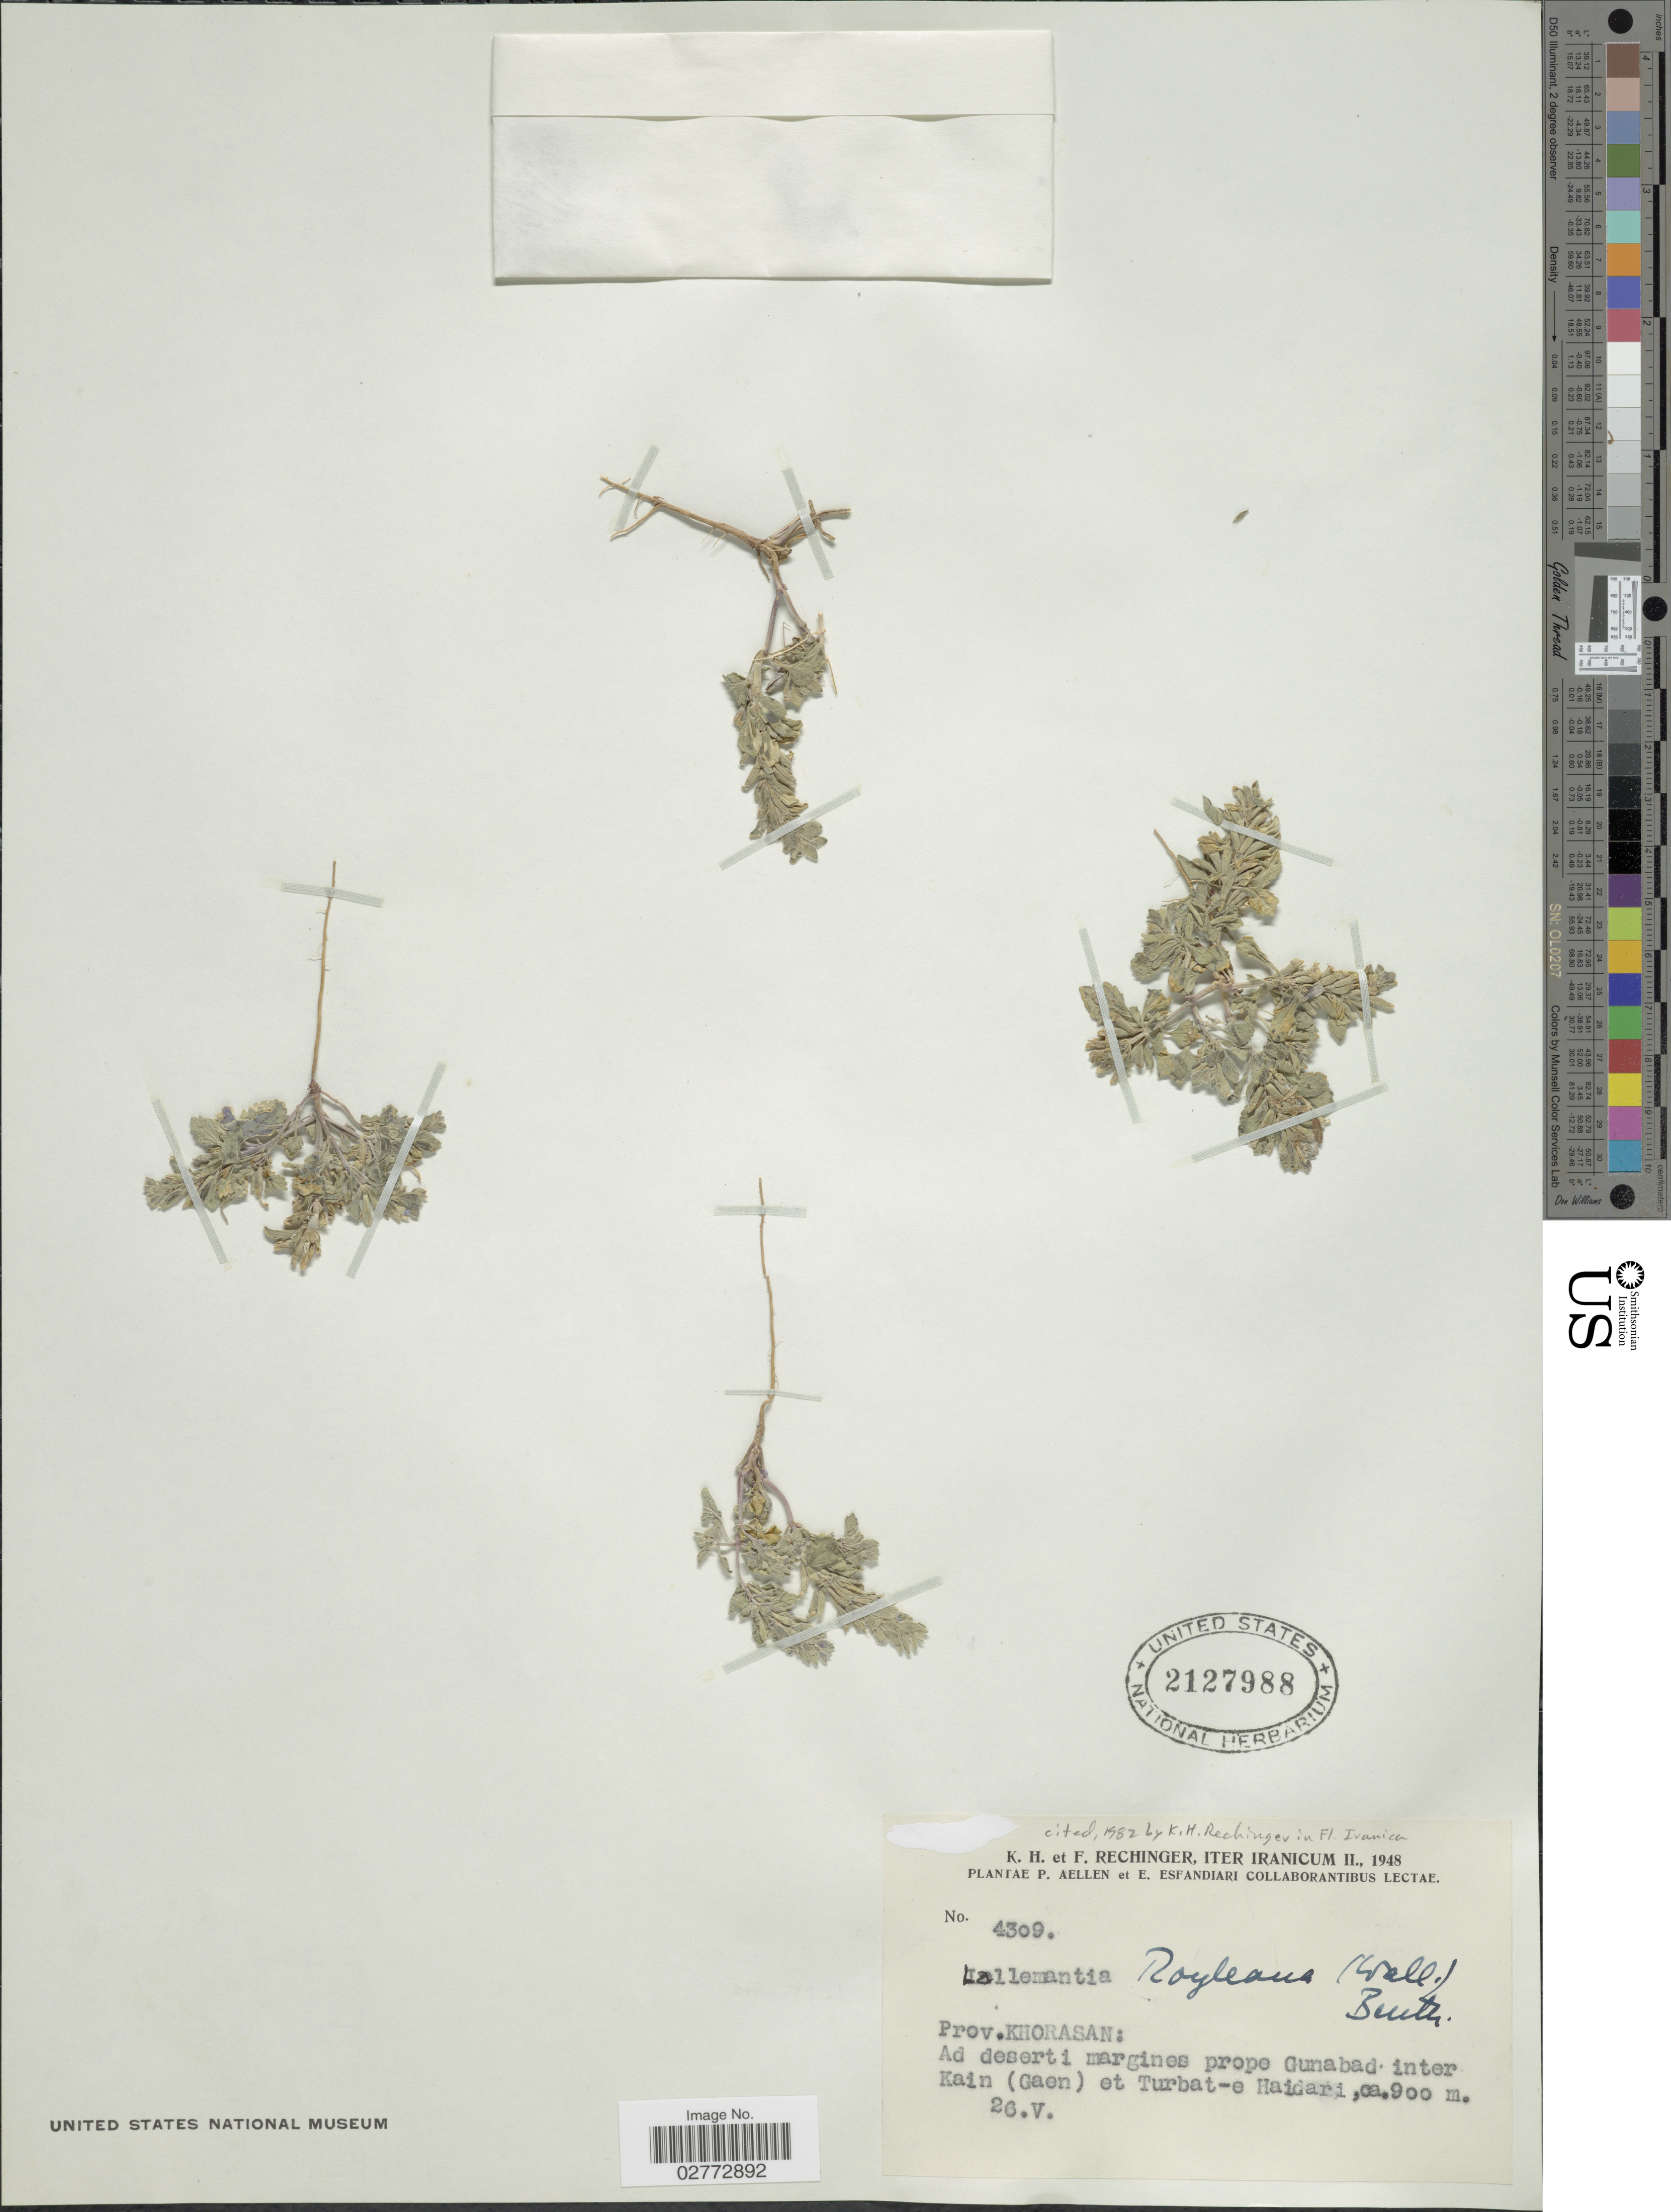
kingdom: Plantae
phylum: Tracheophyta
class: Magnoliopsida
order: Lamiales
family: Lamiaceae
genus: Lallemantia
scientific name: Lallemantia royleana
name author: (Benth.) Benth.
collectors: K. H. Rechinger & F. Rechinger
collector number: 4309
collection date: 1948-05-26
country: Iran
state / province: Khorasan [obsolete]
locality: Ad deserti margines prope Gunabad inter Kain (Gaen) et Turbat-e Haidari.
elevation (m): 900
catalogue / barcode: US 2127988